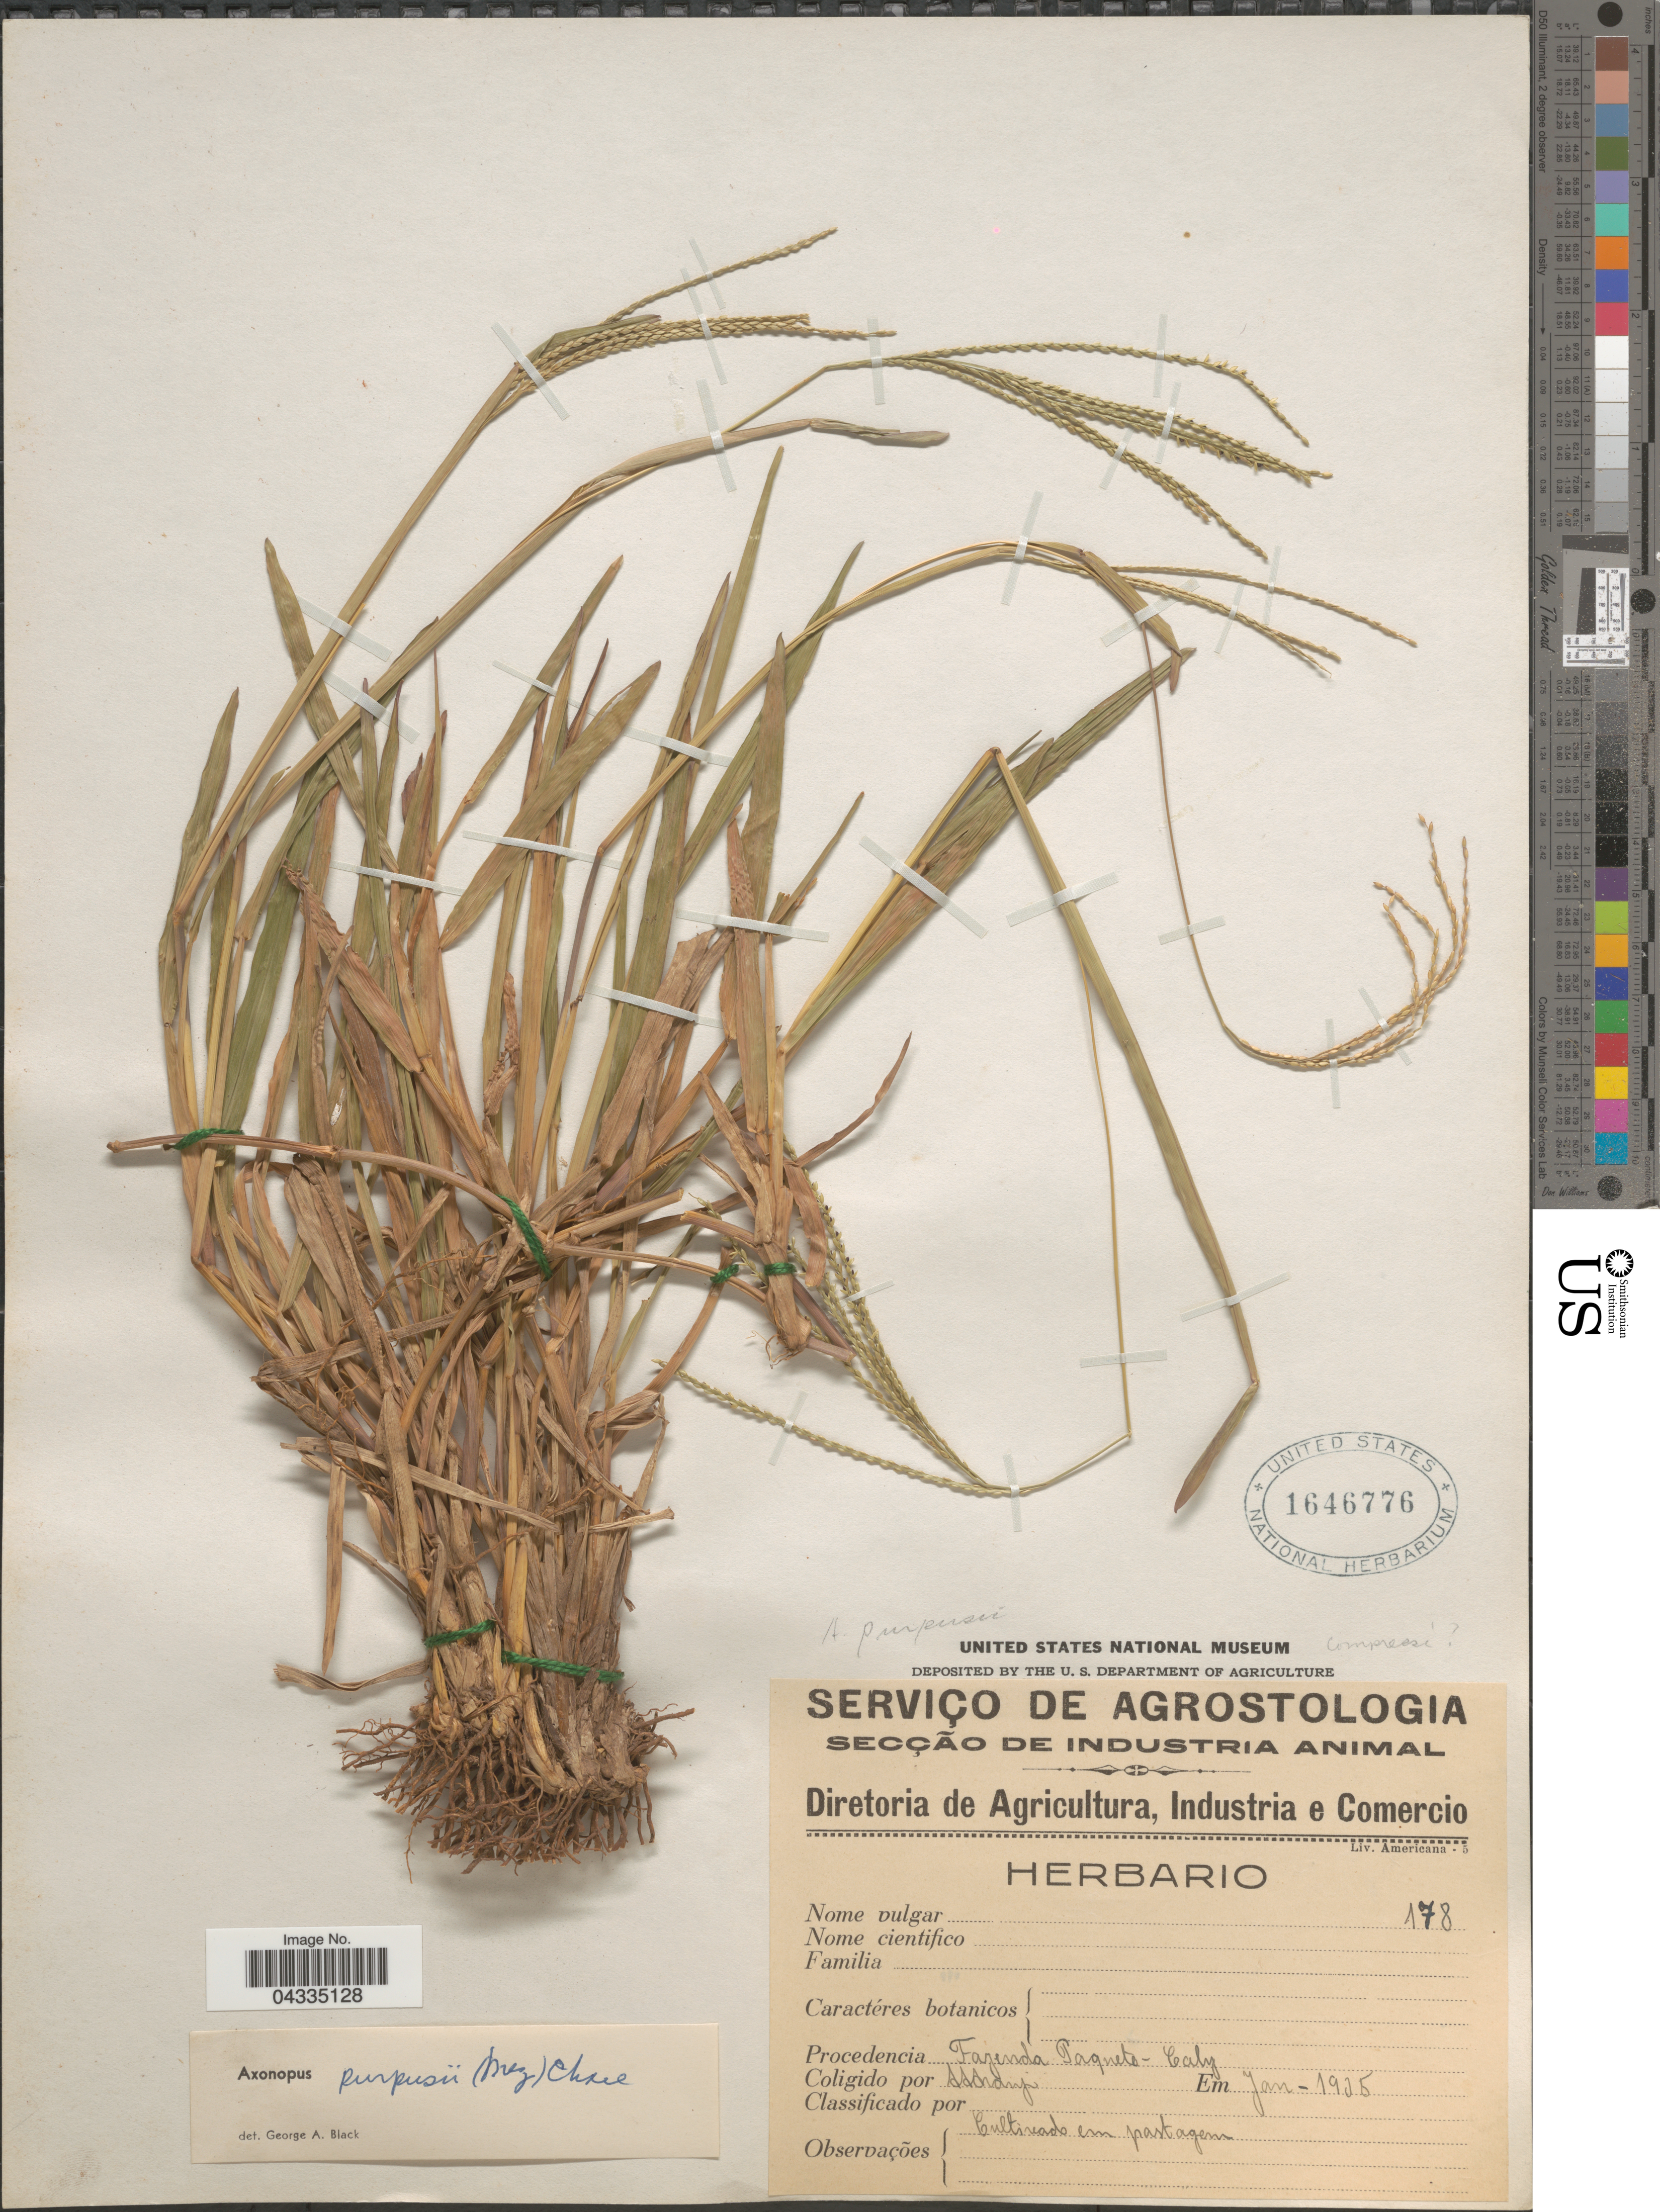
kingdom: Plantae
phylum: Tracheophyta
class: Liliopsida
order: Poales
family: Poaceae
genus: Axonopus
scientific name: Axonopus purpusii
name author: (Mez) Chase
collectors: A. Araujo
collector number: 178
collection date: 1935-01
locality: Fazenda Paquete- Caly.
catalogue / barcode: US 1646776